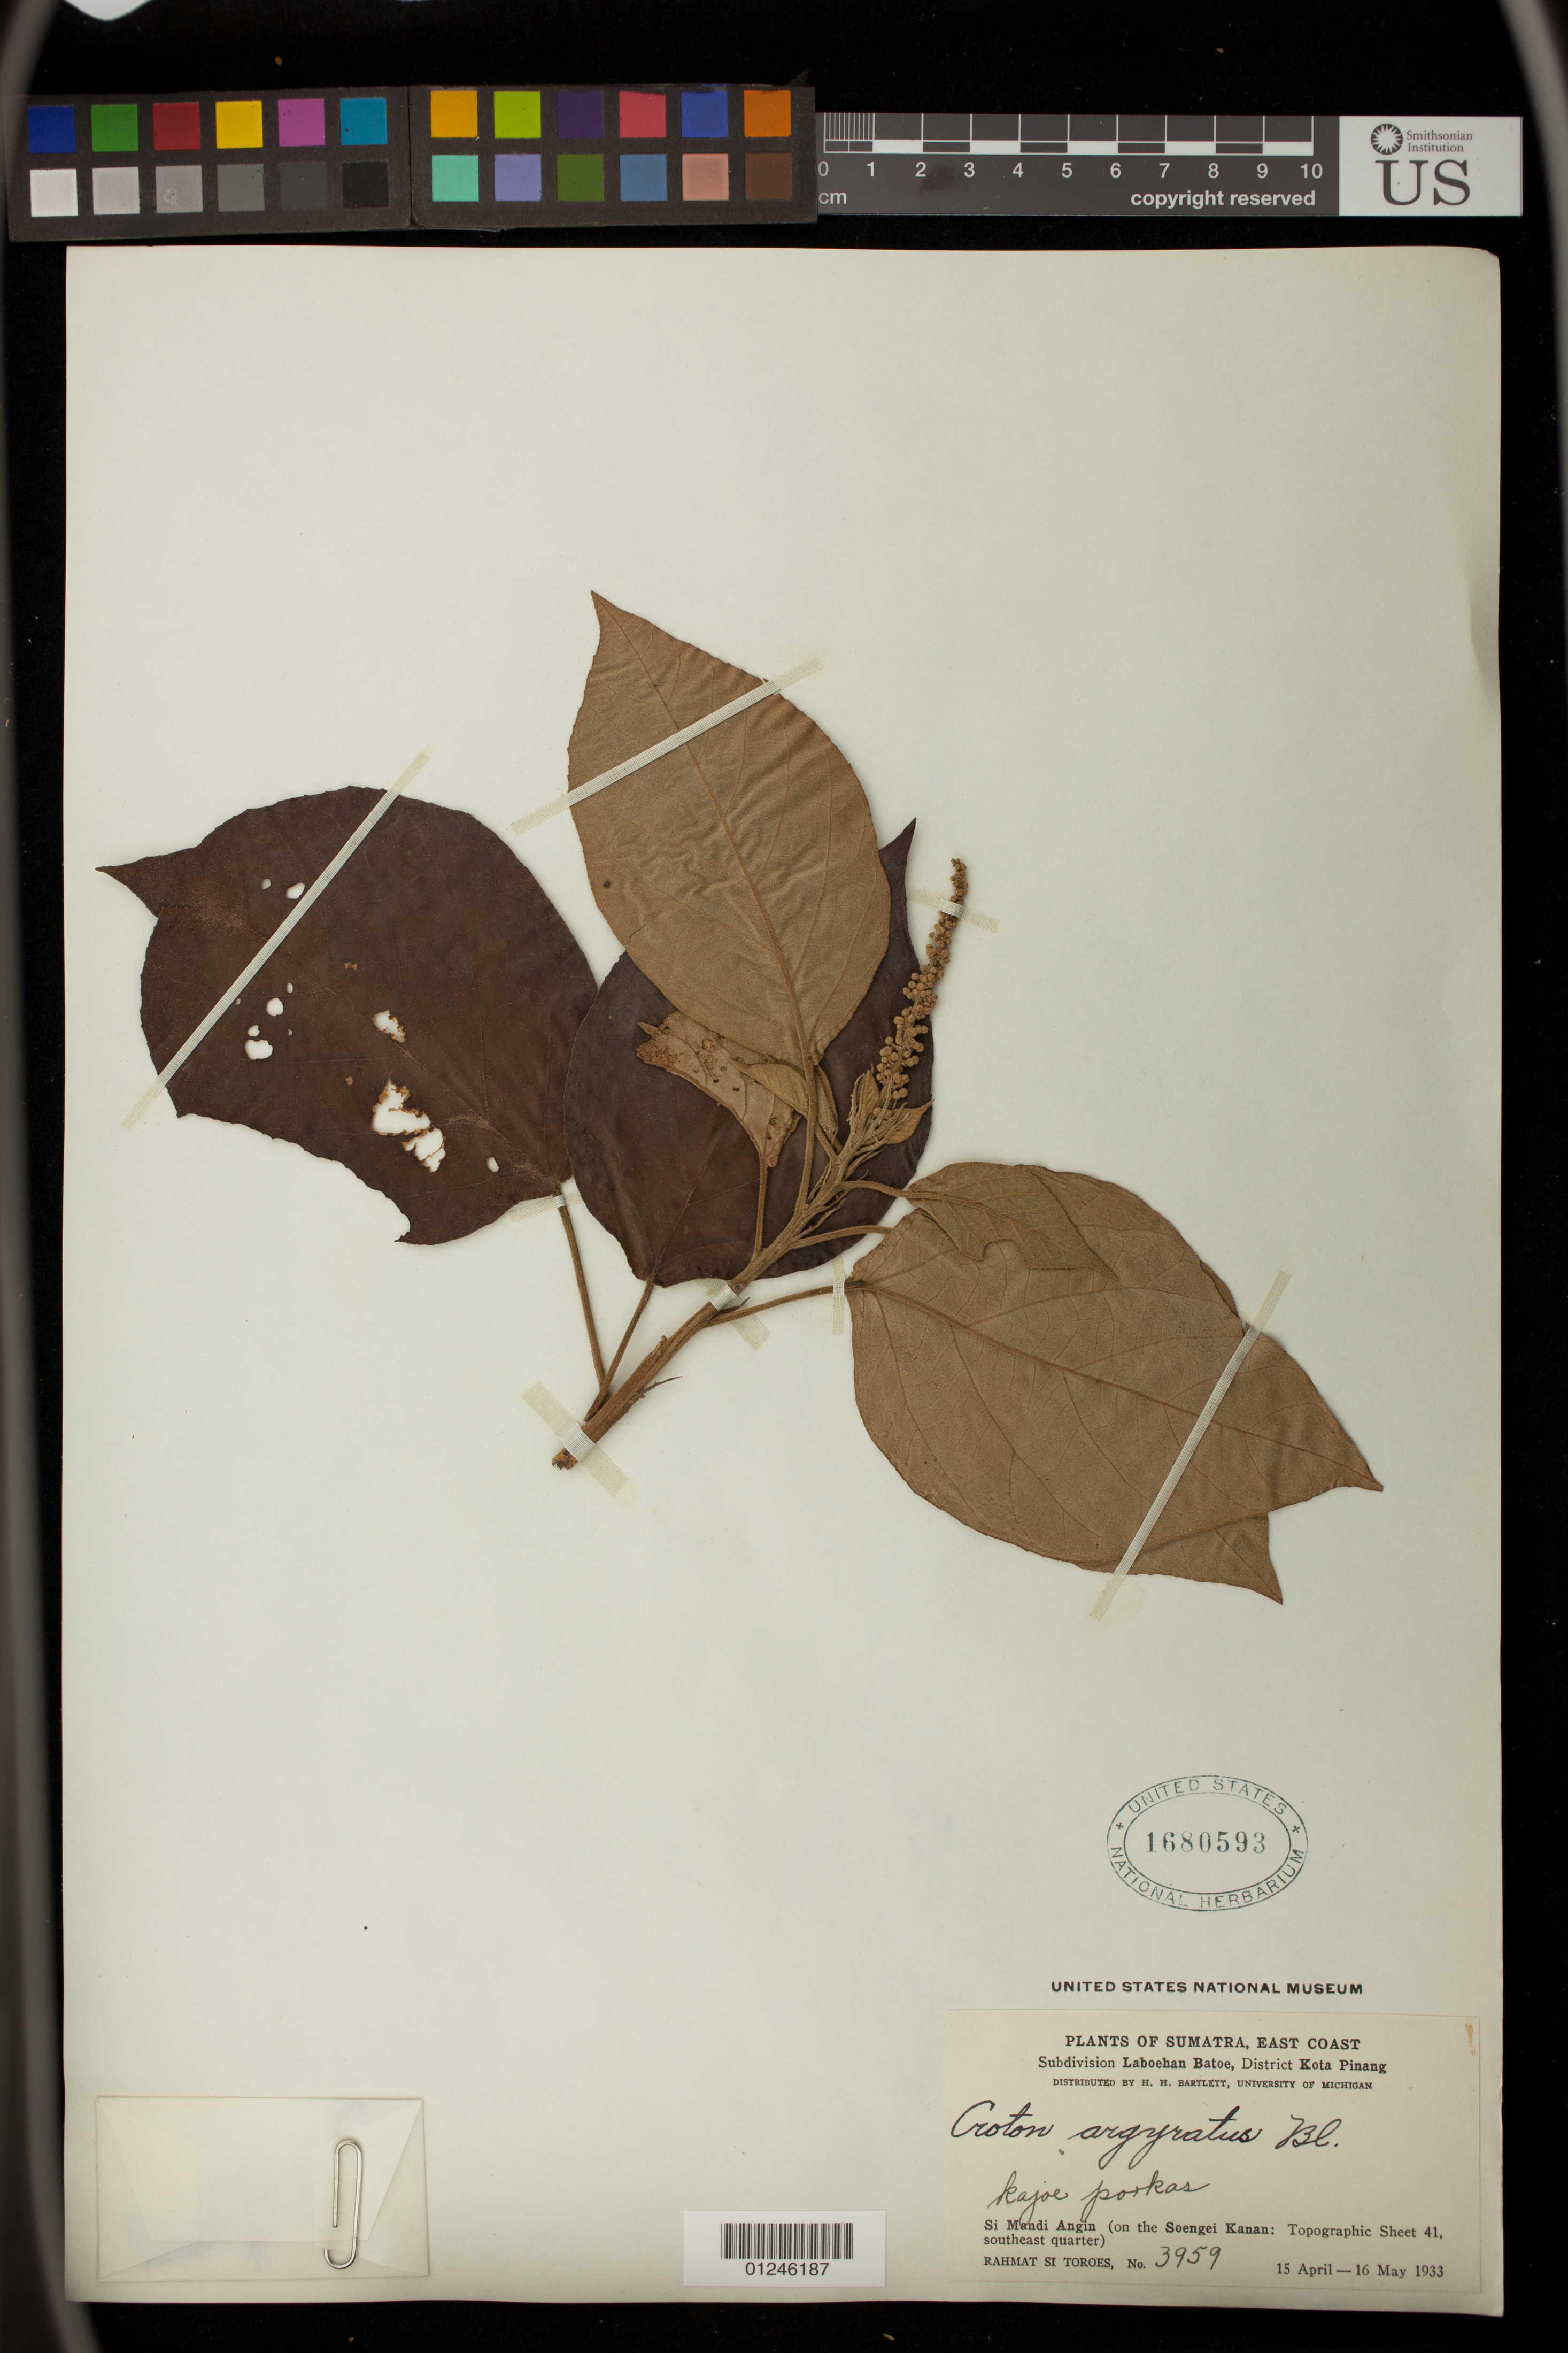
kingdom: Plantae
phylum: Tracheophyta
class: Magnoliopsida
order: Malpighiales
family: Euphorbiaceae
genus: Croton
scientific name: Croton argyratus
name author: Blume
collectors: Rahmat Si Boeea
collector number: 3959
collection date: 1933-04-15/1933-05-16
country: Indonesia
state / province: Sumatra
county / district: Sumatera Utara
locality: East Coast, Subdivision Laboehan Batoe, District Kota Pinang.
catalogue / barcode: US 1680593